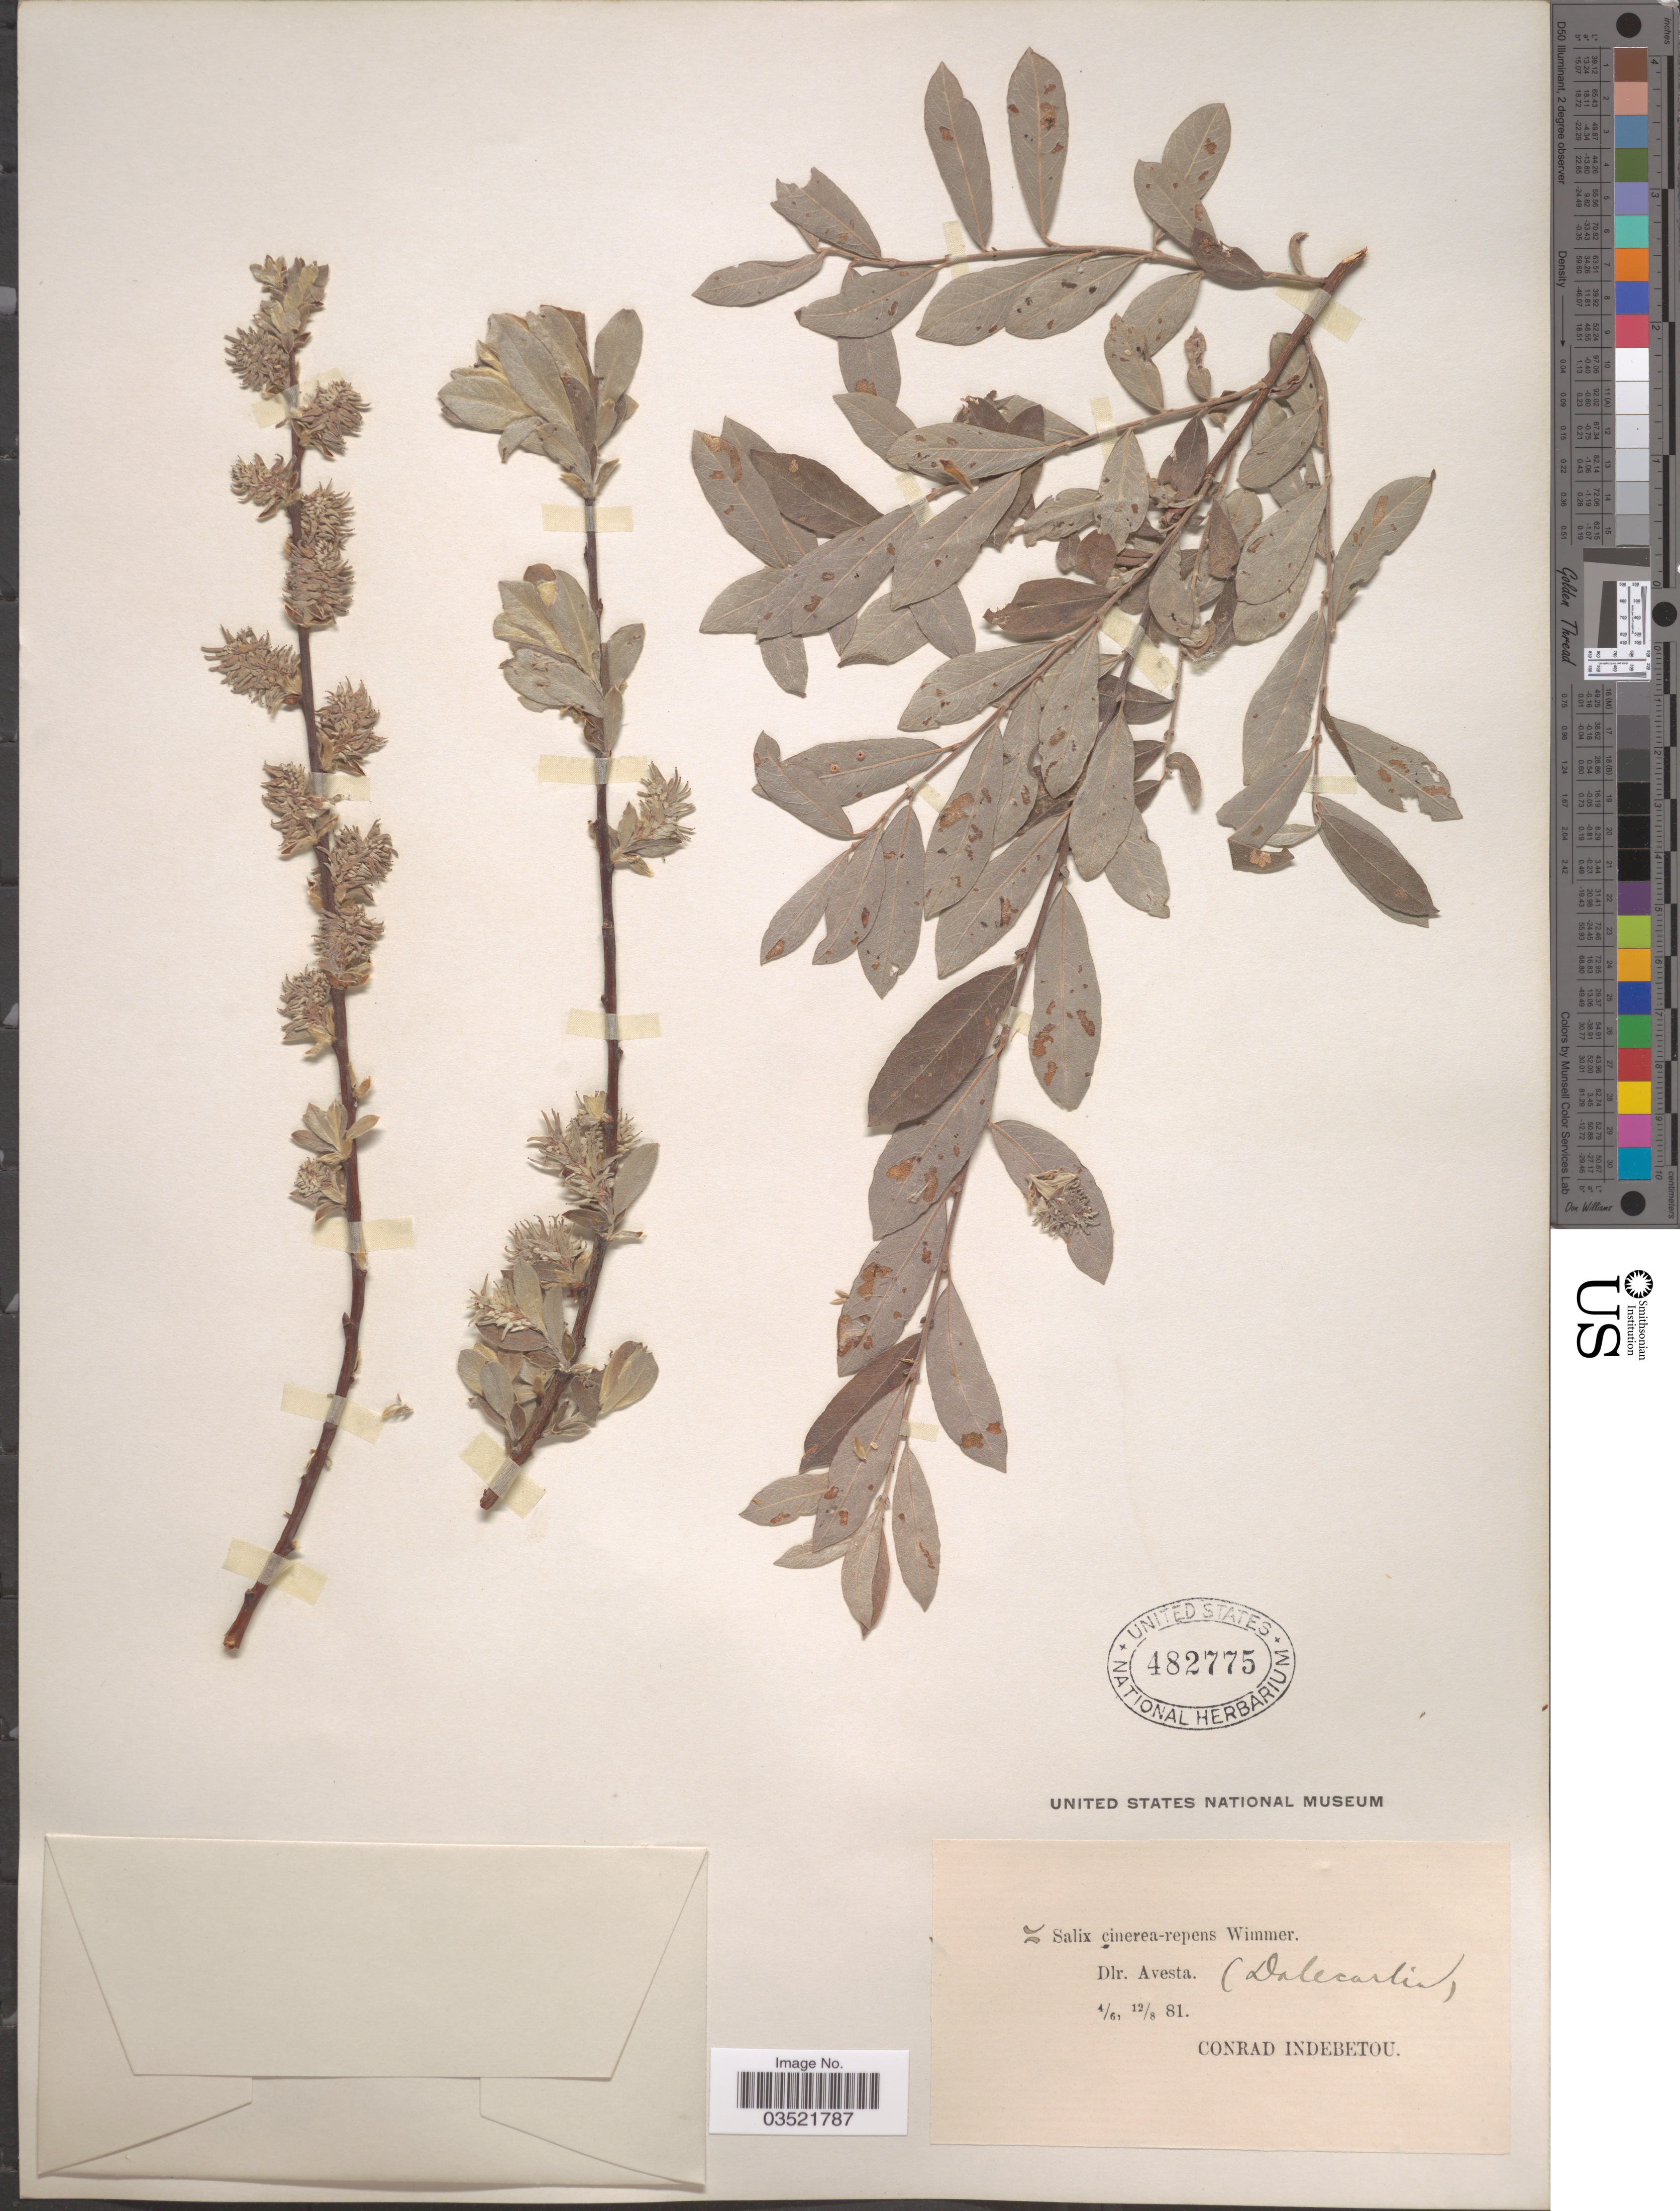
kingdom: Plantae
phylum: Tracheophyta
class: Magnoliopsida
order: Malpighiales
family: Salicaceae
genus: Salix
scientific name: Salix cinerea x S. repens L.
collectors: C. Indebetou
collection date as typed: Transcribed d/m/y: 4/6/81 to 12/8/81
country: Sweden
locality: Dlr. Avesta. (Dalecarlia).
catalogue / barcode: US 482775